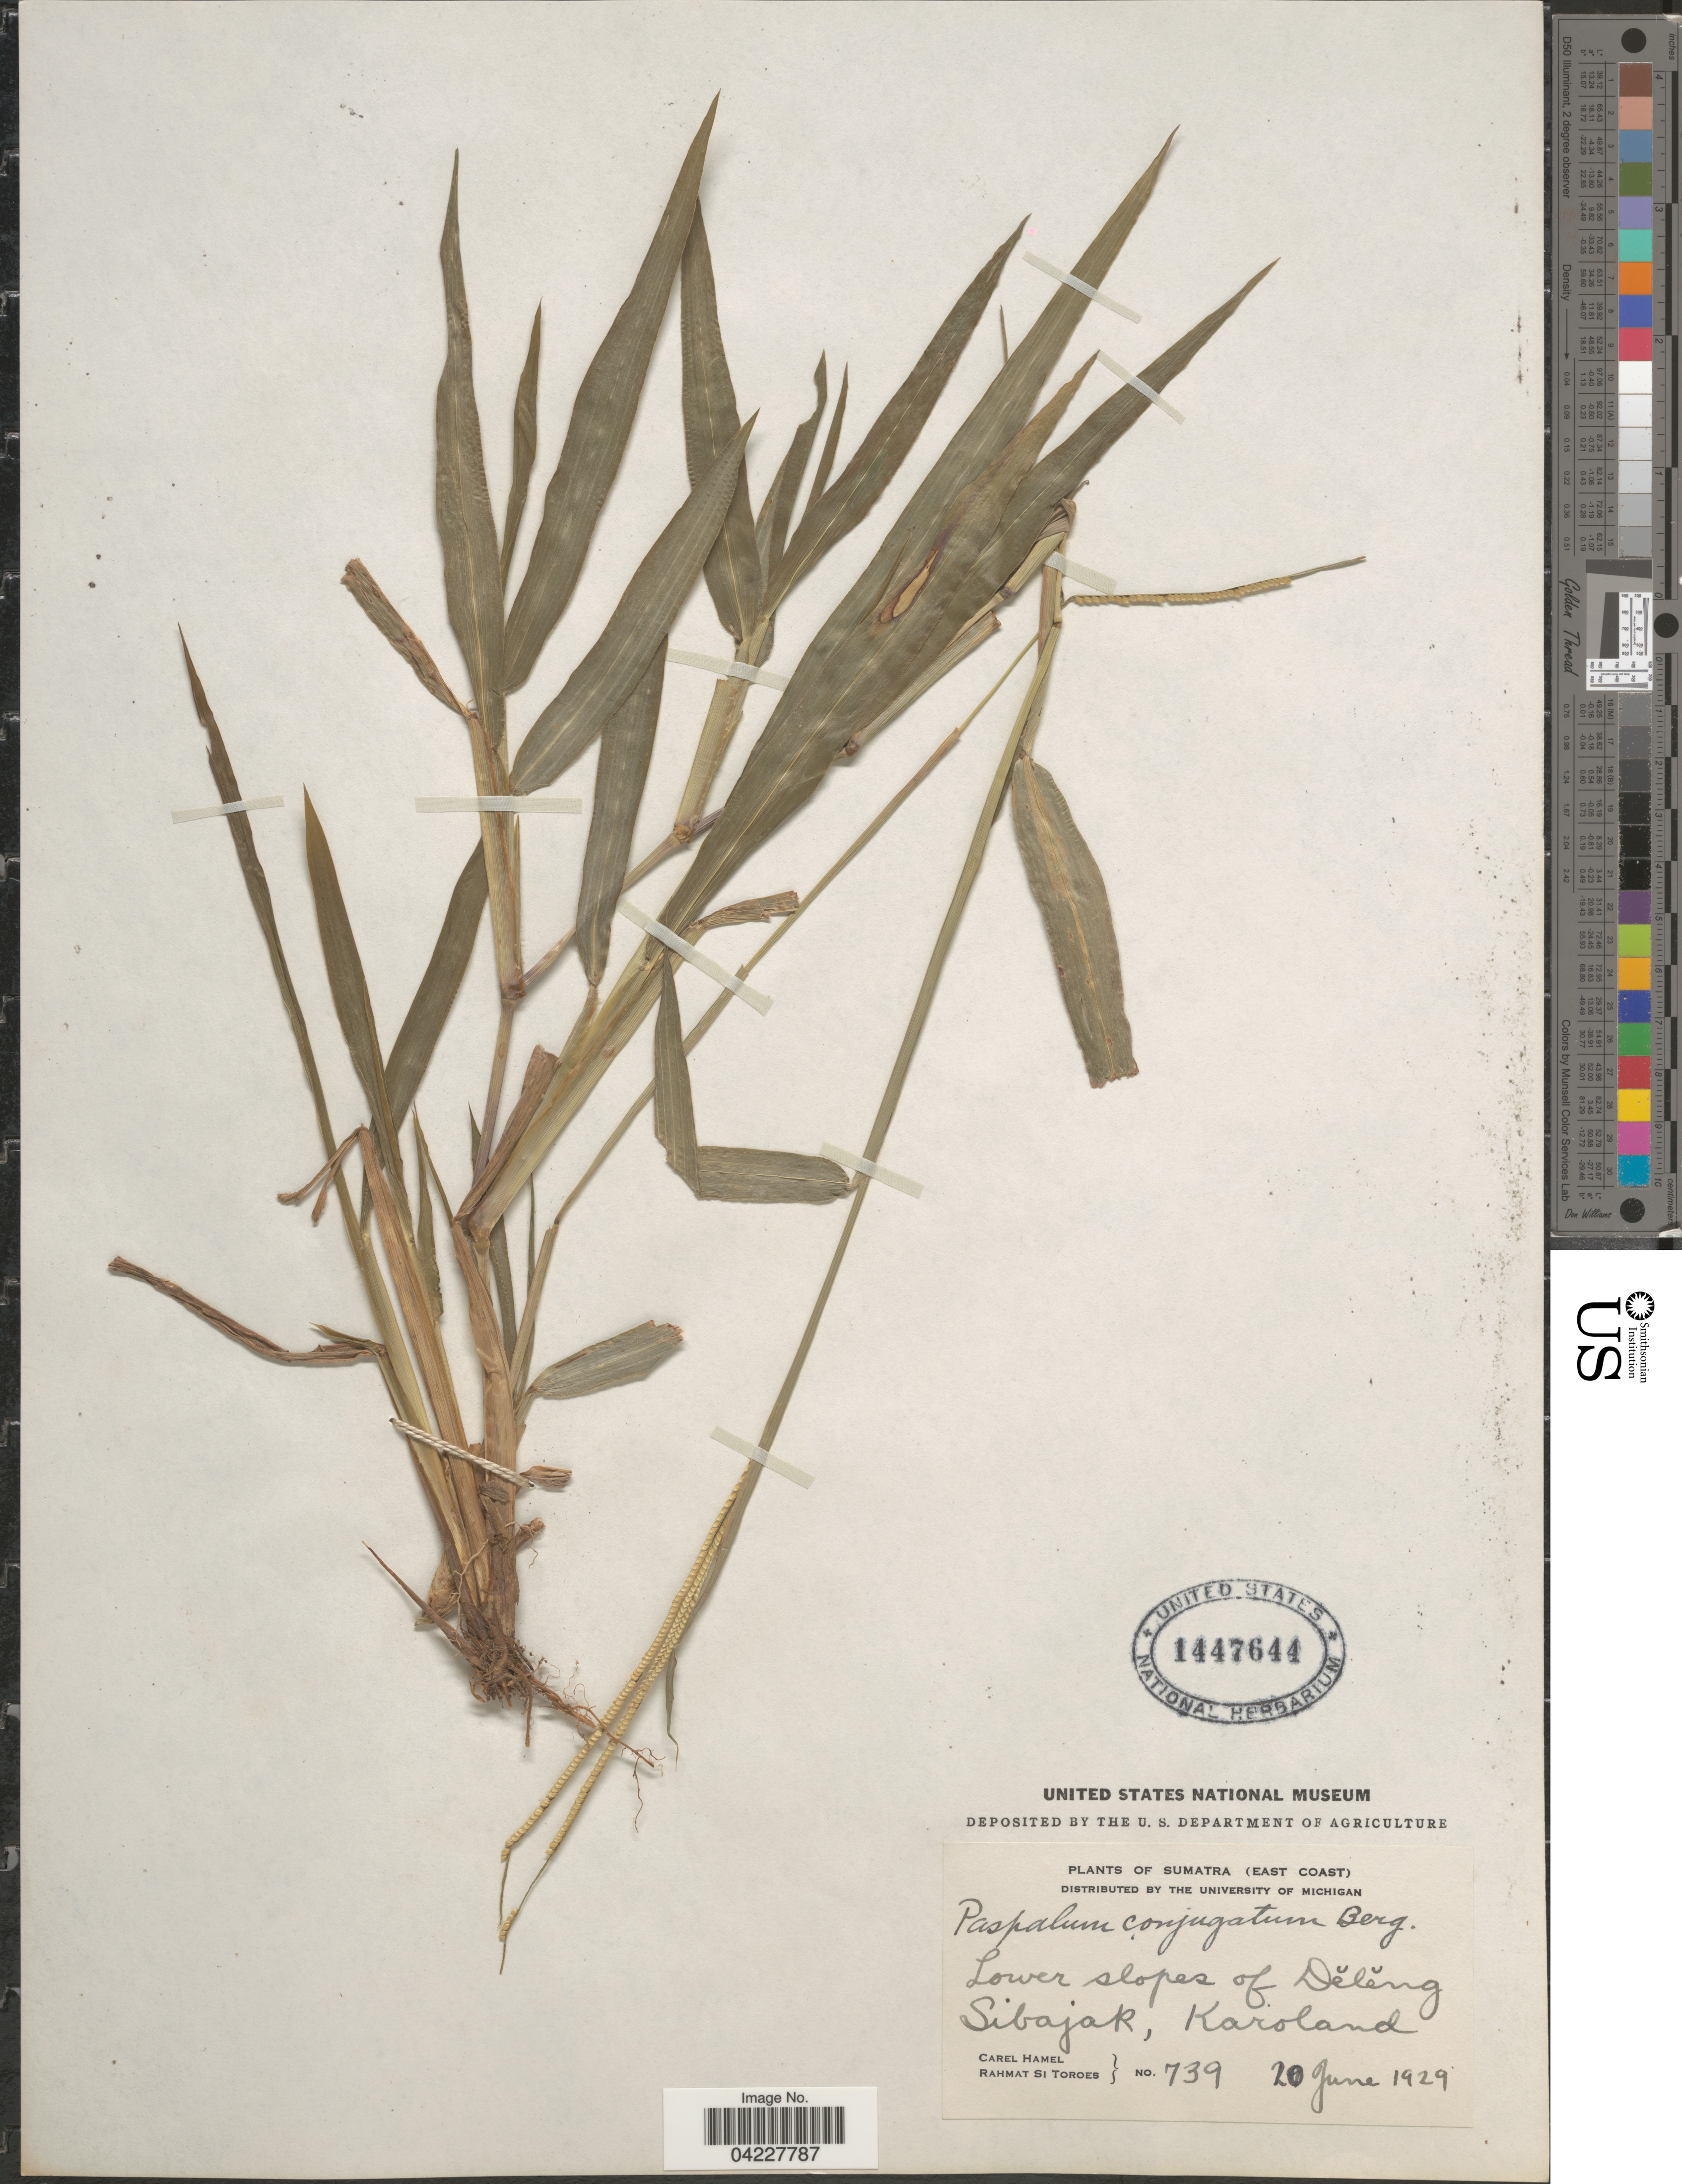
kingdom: Plantae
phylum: Tracheophyta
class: Liliopsida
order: Poales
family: Poaceae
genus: Paspalum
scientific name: Paspalum conjugatum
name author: P.J. Bergius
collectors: C. Hamel & Rahmat Si Boeea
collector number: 739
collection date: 1929-06-20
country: Indonesia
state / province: Sumatra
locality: (East Coast). Lower slopes of Dělěng. Sibajak, Karoland.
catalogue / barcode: US 1447644